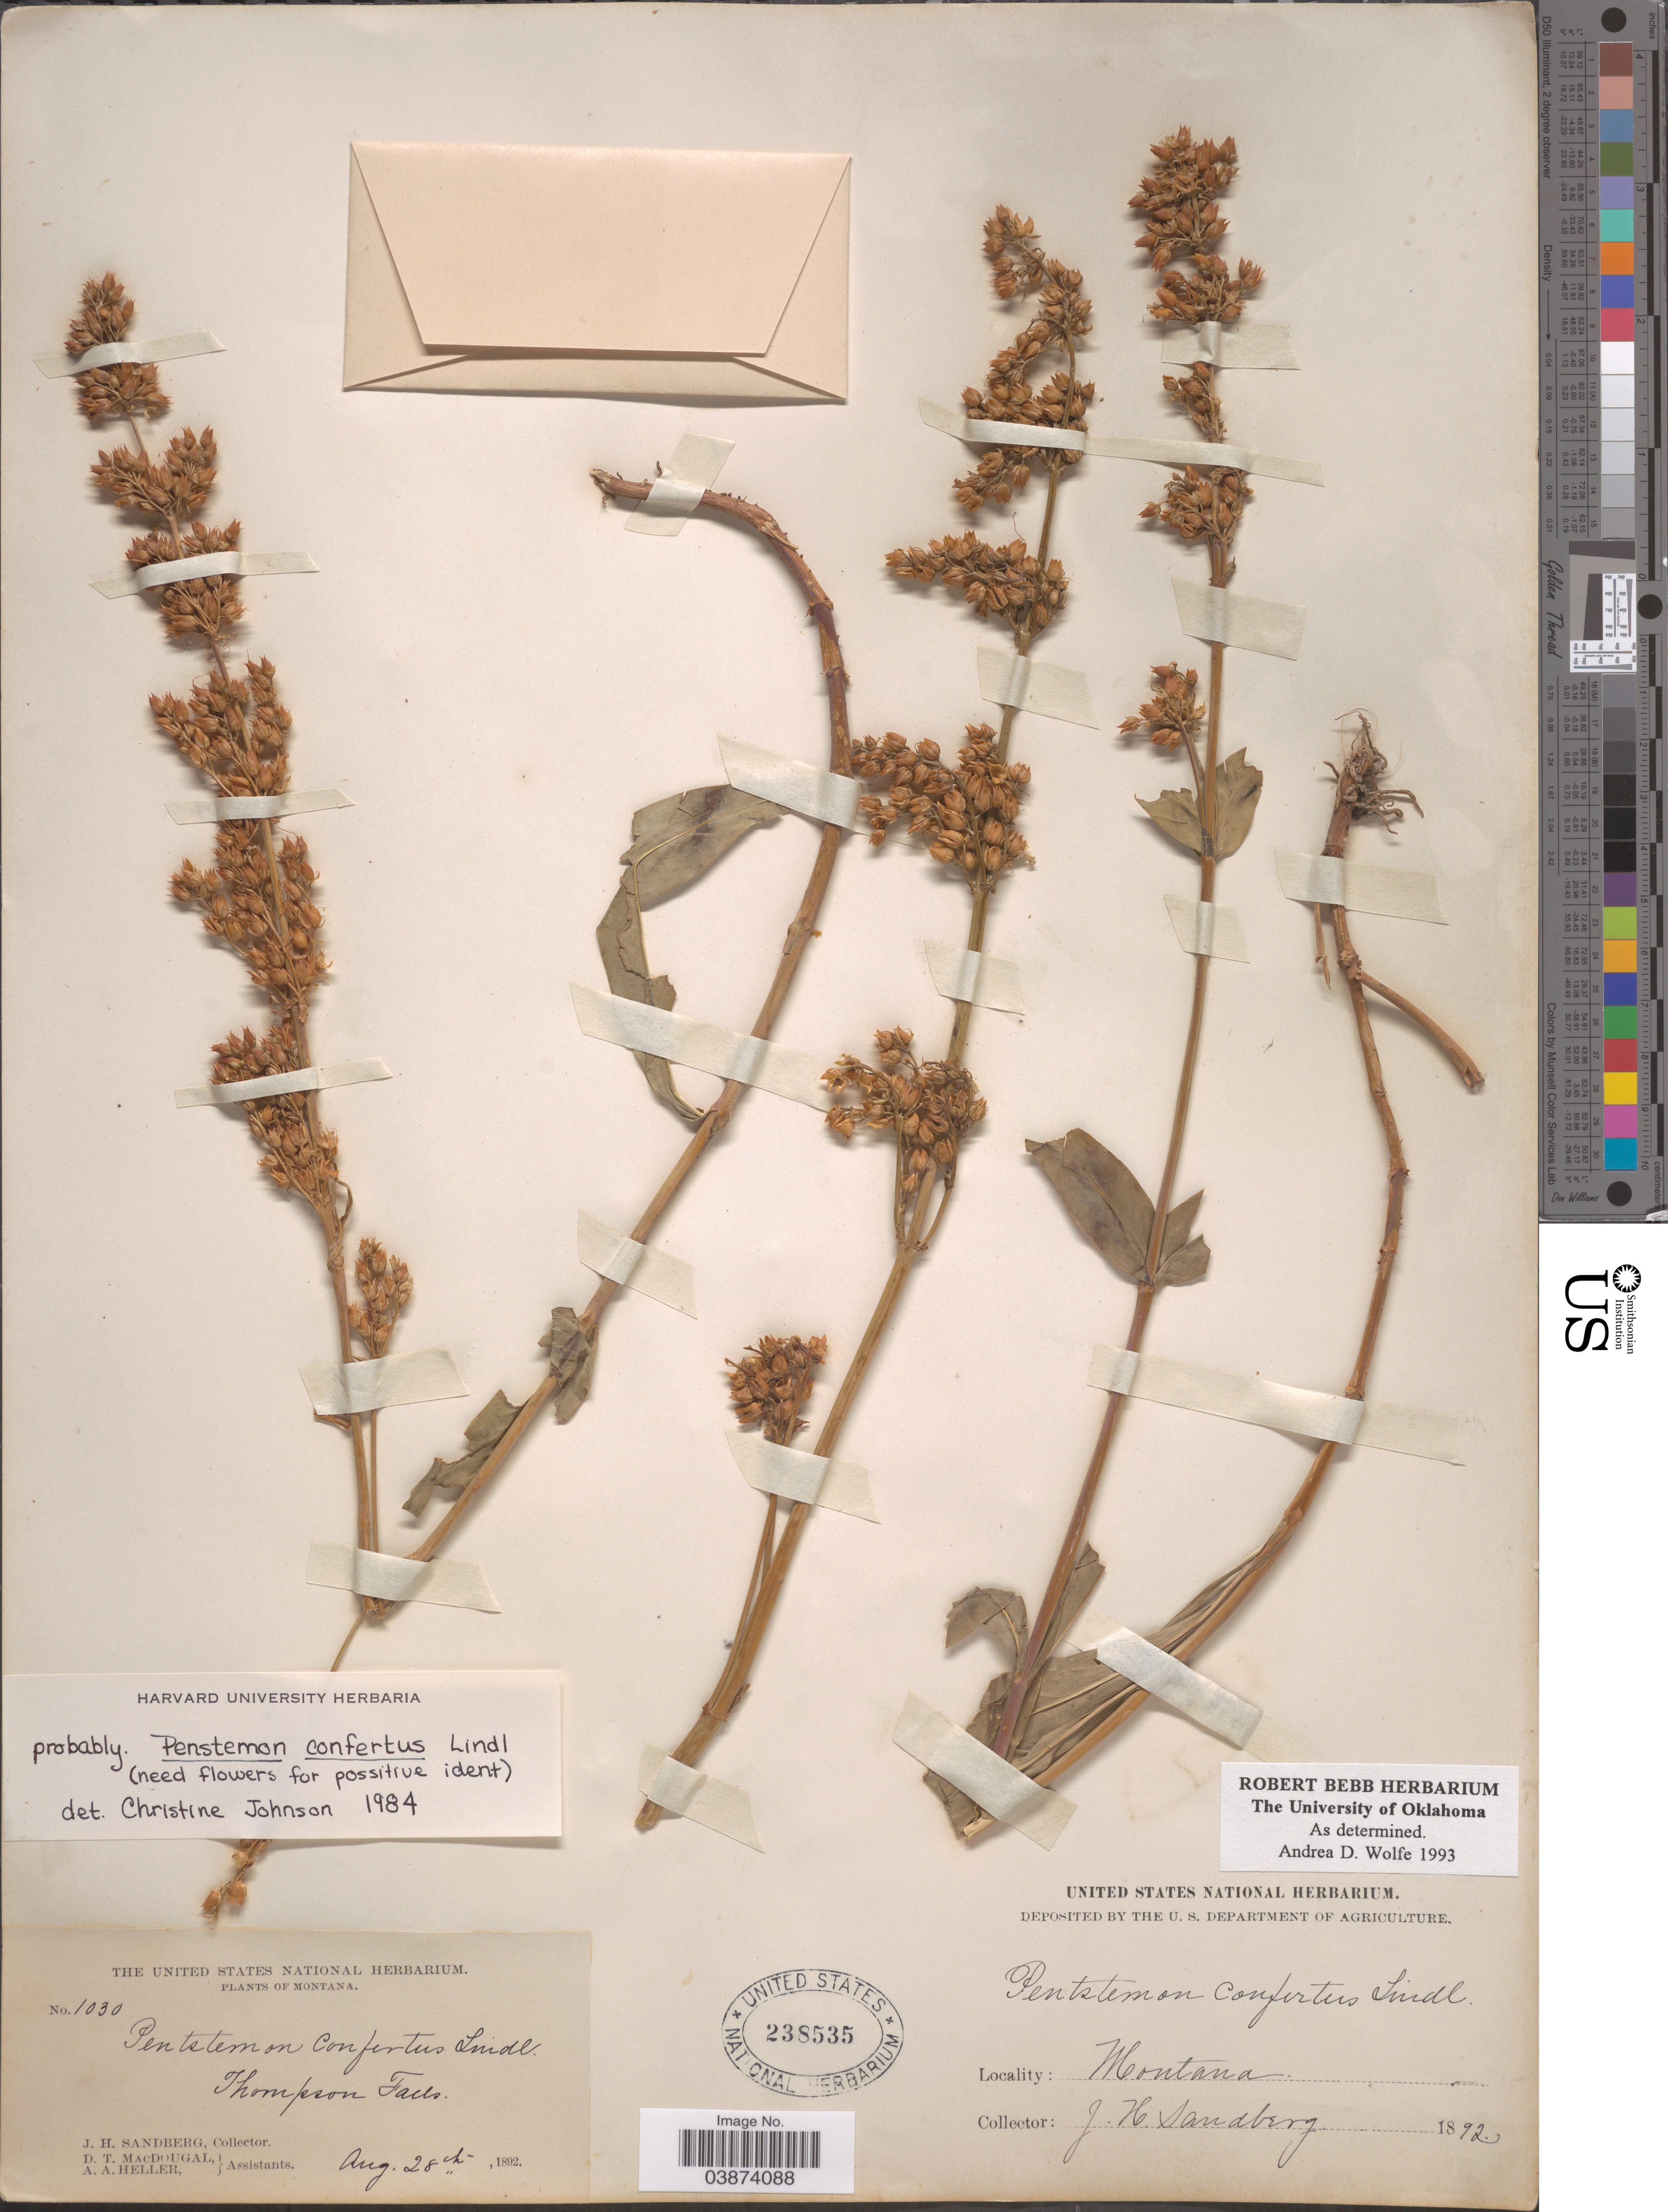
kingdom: Plantae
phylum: Tracheophyta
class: Magnoliopsida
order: Lamiales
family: Plantaginaceae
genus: Penstemon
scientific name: Penstemon confertus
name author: Douglas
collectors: J. H. Sandberg, D. T. MacDougal & A. A. Heller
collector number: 1030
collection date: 1892-08-28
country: United States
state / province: Montana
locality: Thompson Falls.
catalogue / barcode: US 238535